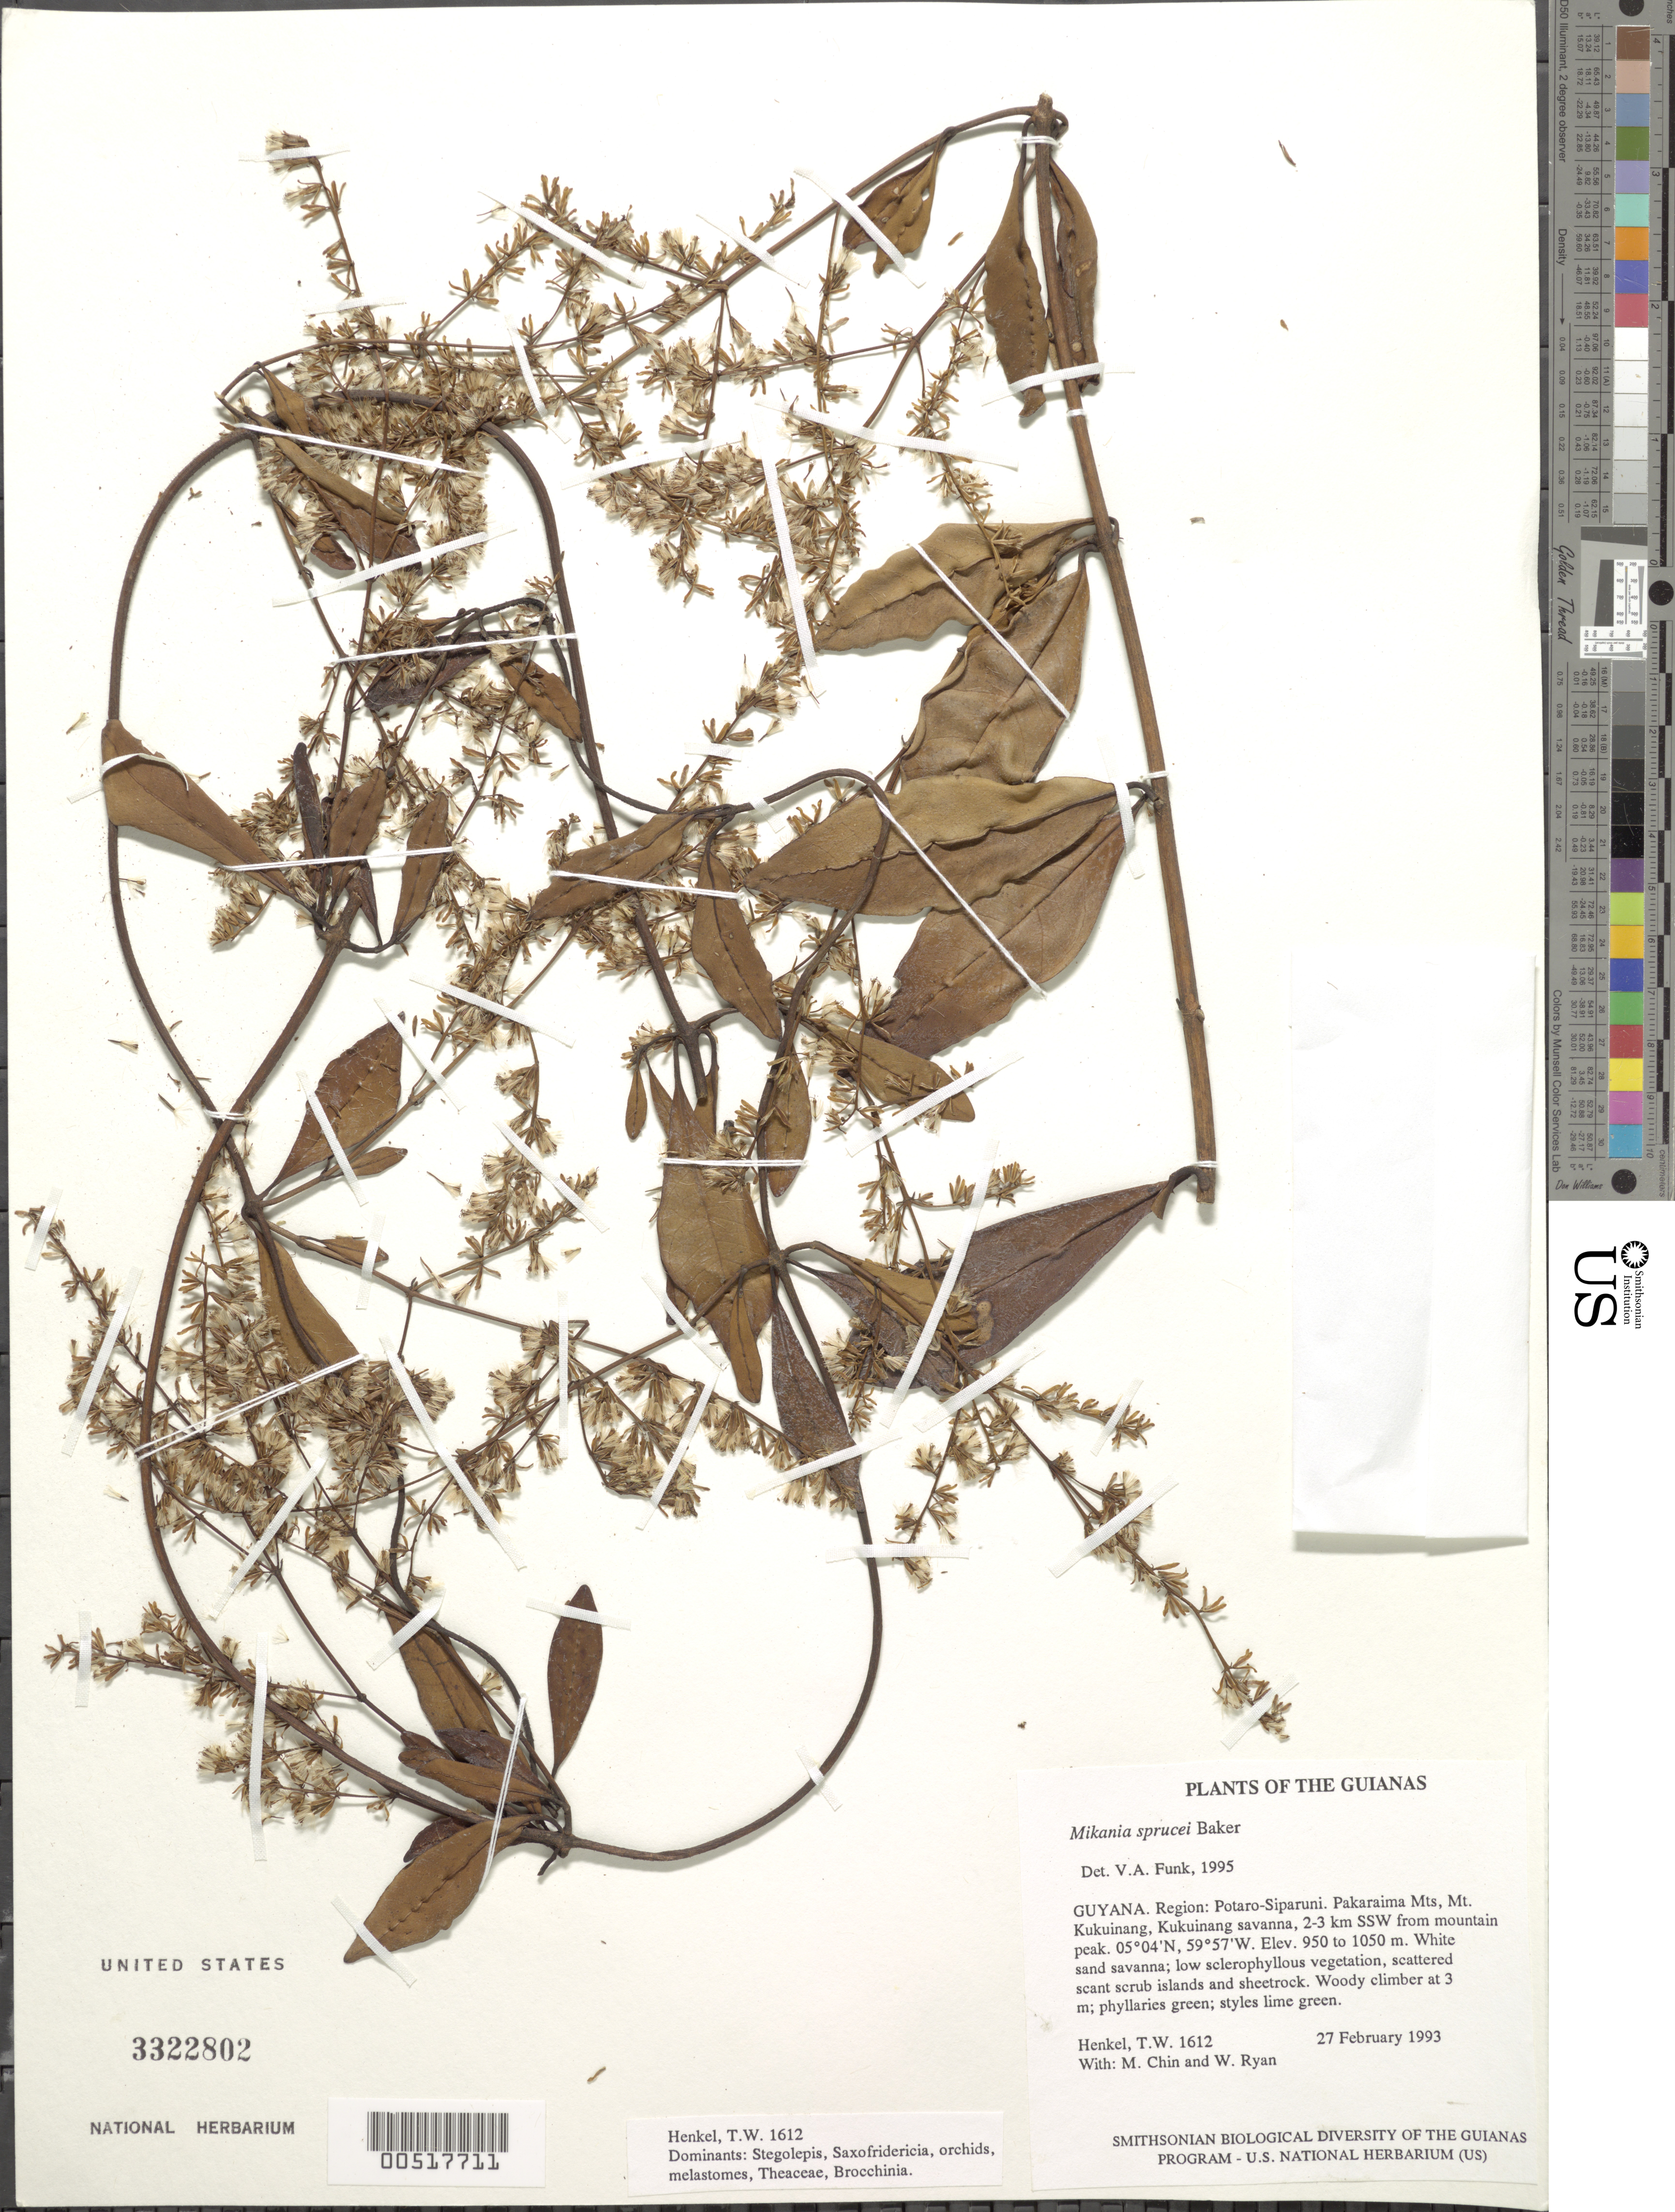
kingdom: Plantae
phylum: Tracheophyta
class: Magnoliopsida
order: Asterales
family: Asteraceae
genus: Mikania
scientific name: Mikania sprucei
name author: Baker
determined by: Funk, Vicki A., (BOT), Smithsonian Institution - National Museum of Natural History (UNITED STATES)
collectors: T. Henkel, M. Chin & W. Ryan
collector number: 1612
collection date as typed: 27 February 1993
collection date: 1993-02-27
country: Guyana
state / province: Potaro-Siparuni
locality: Pakaraima Mts, Mt. Kukuinang, Kukuinang savanna, 2-3 km SSW from mountain peak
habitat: White sand savanna; low sclerophyllous vegetation, scattered scant scrub islands and sheetrock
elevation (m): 950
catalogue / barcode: US 3322802